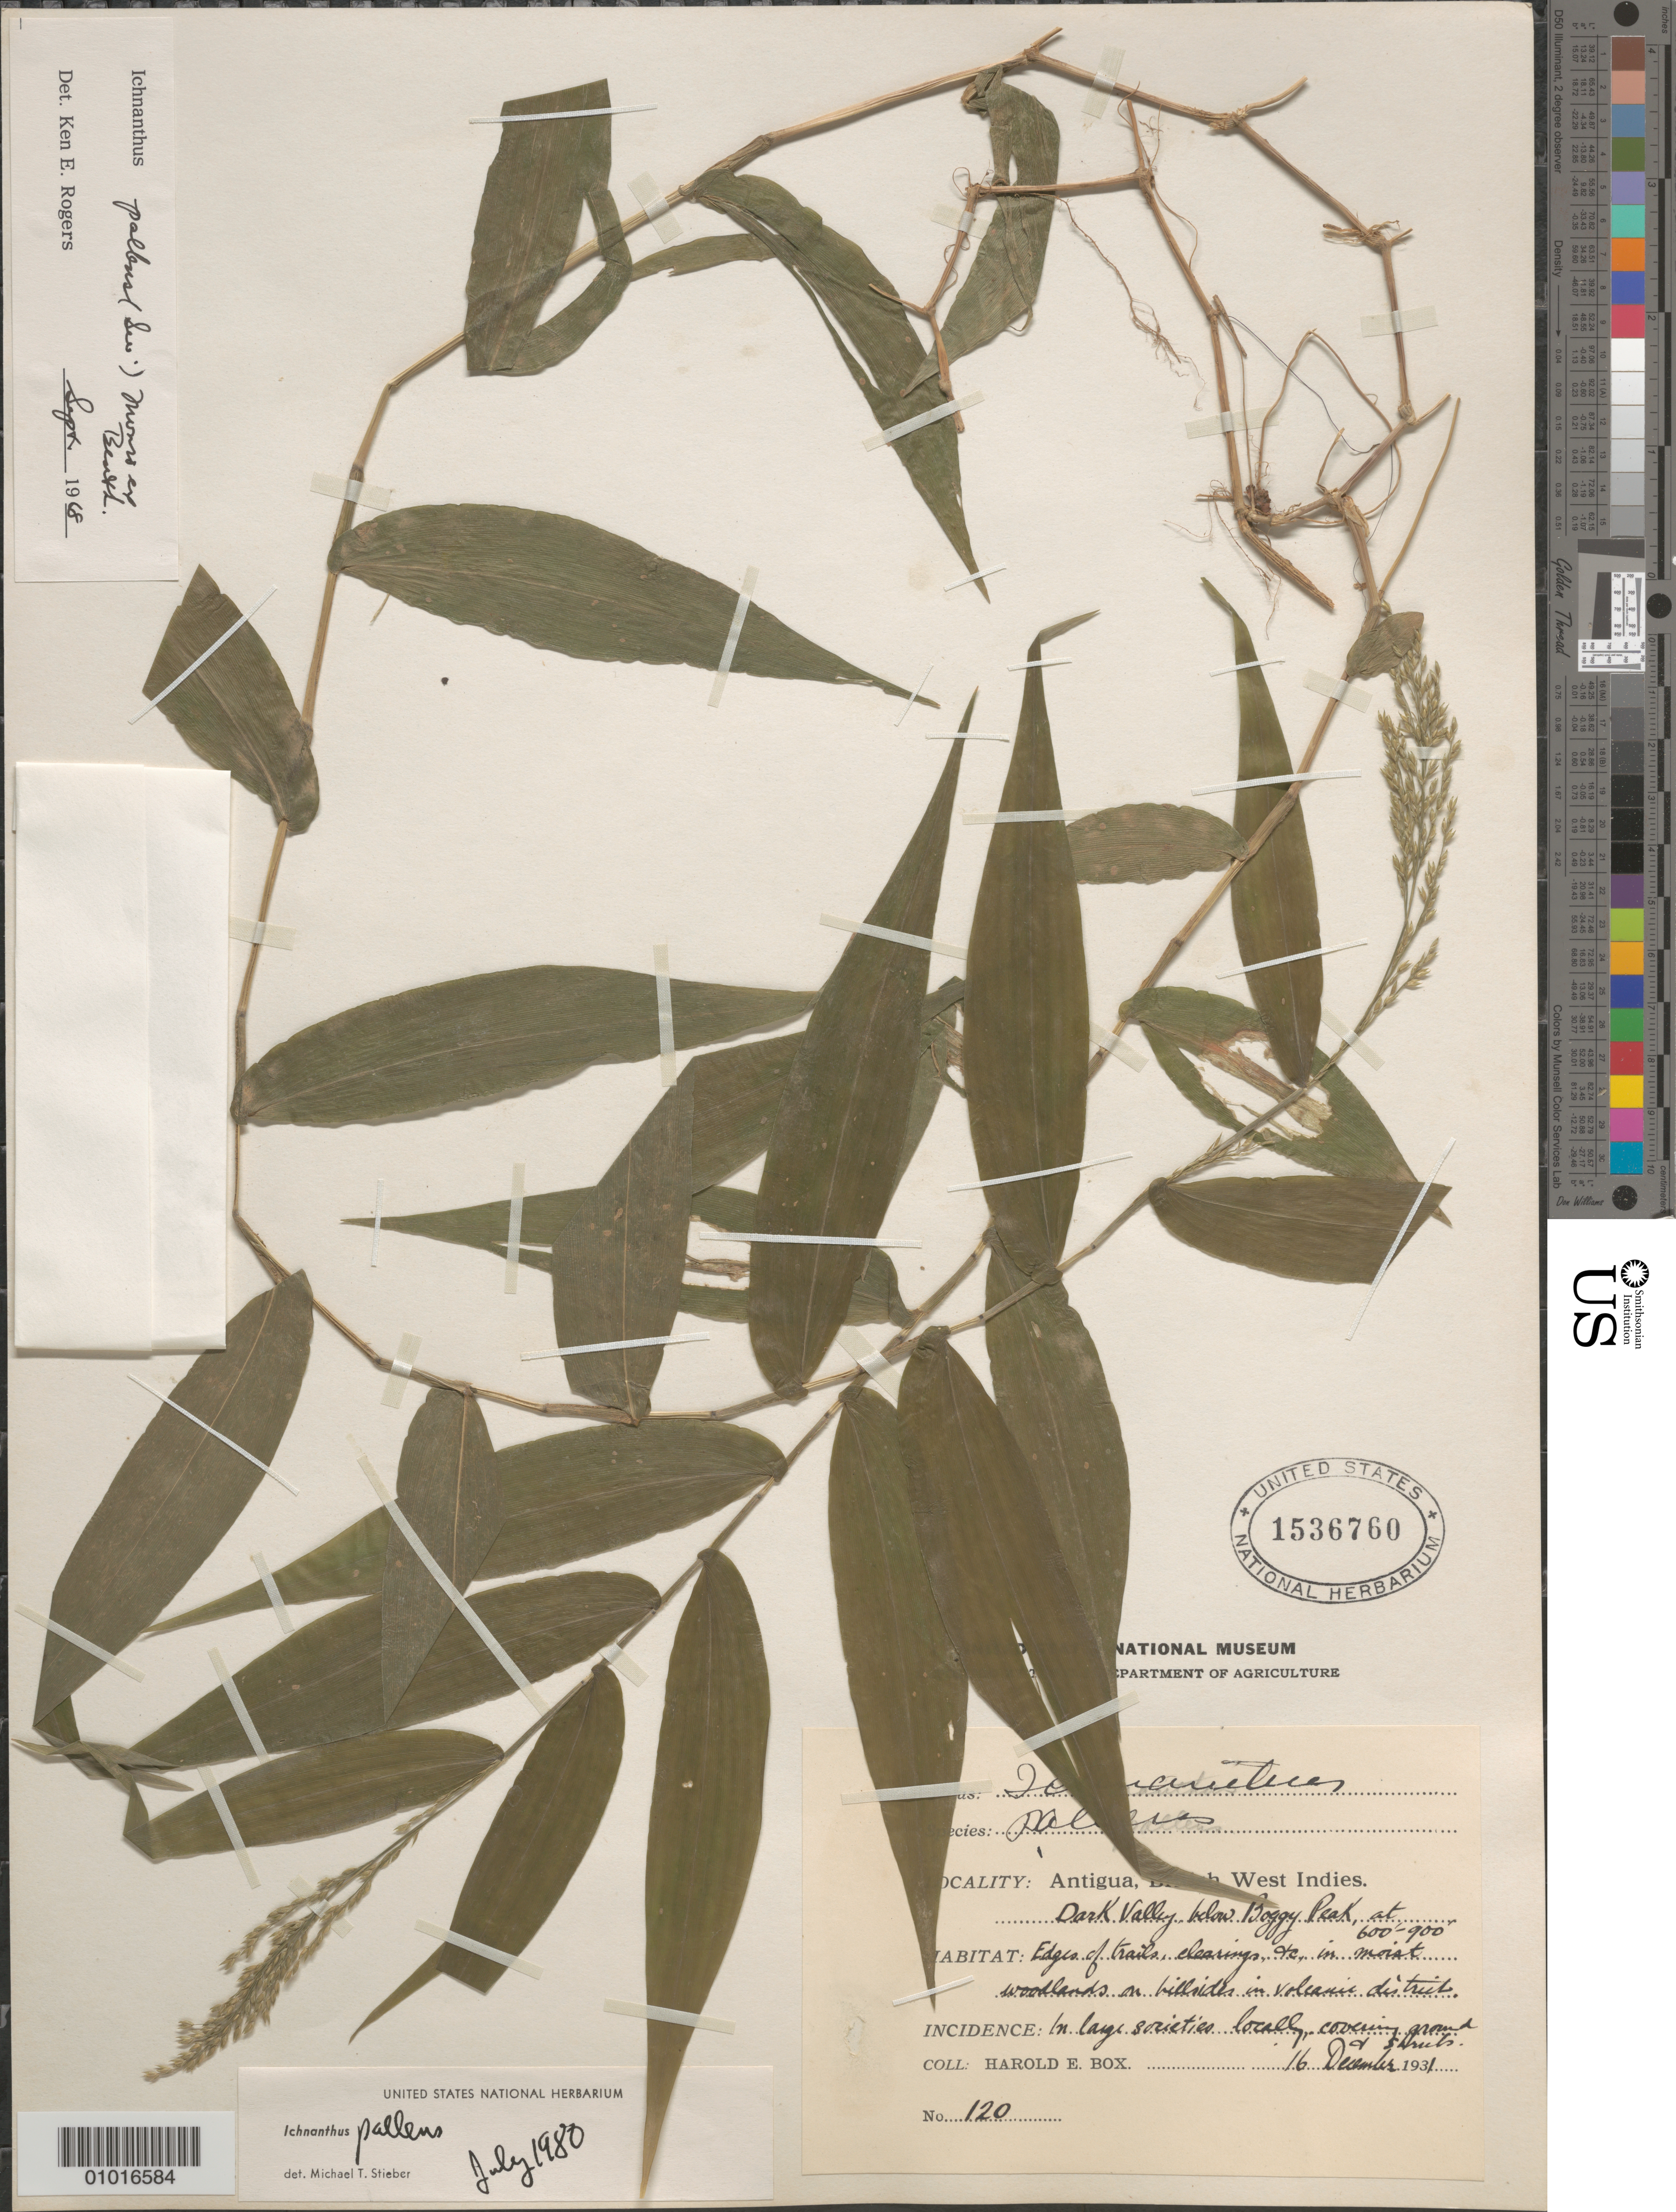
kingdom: Plantae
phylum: Tracheophyta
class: Liliopsida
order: Poales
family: Poaceae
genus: Ichnanthus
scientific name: Ichnanthus pallens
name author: (Sw.) Munro ex Benth.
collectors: H. E. Box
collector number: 120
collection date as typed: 16 Dec 1931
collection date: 1931-12-16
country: Antigua and Barbuda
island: Antigua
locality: Dark Valley below Boggy Peak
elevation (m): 600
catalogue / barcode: US 1536760